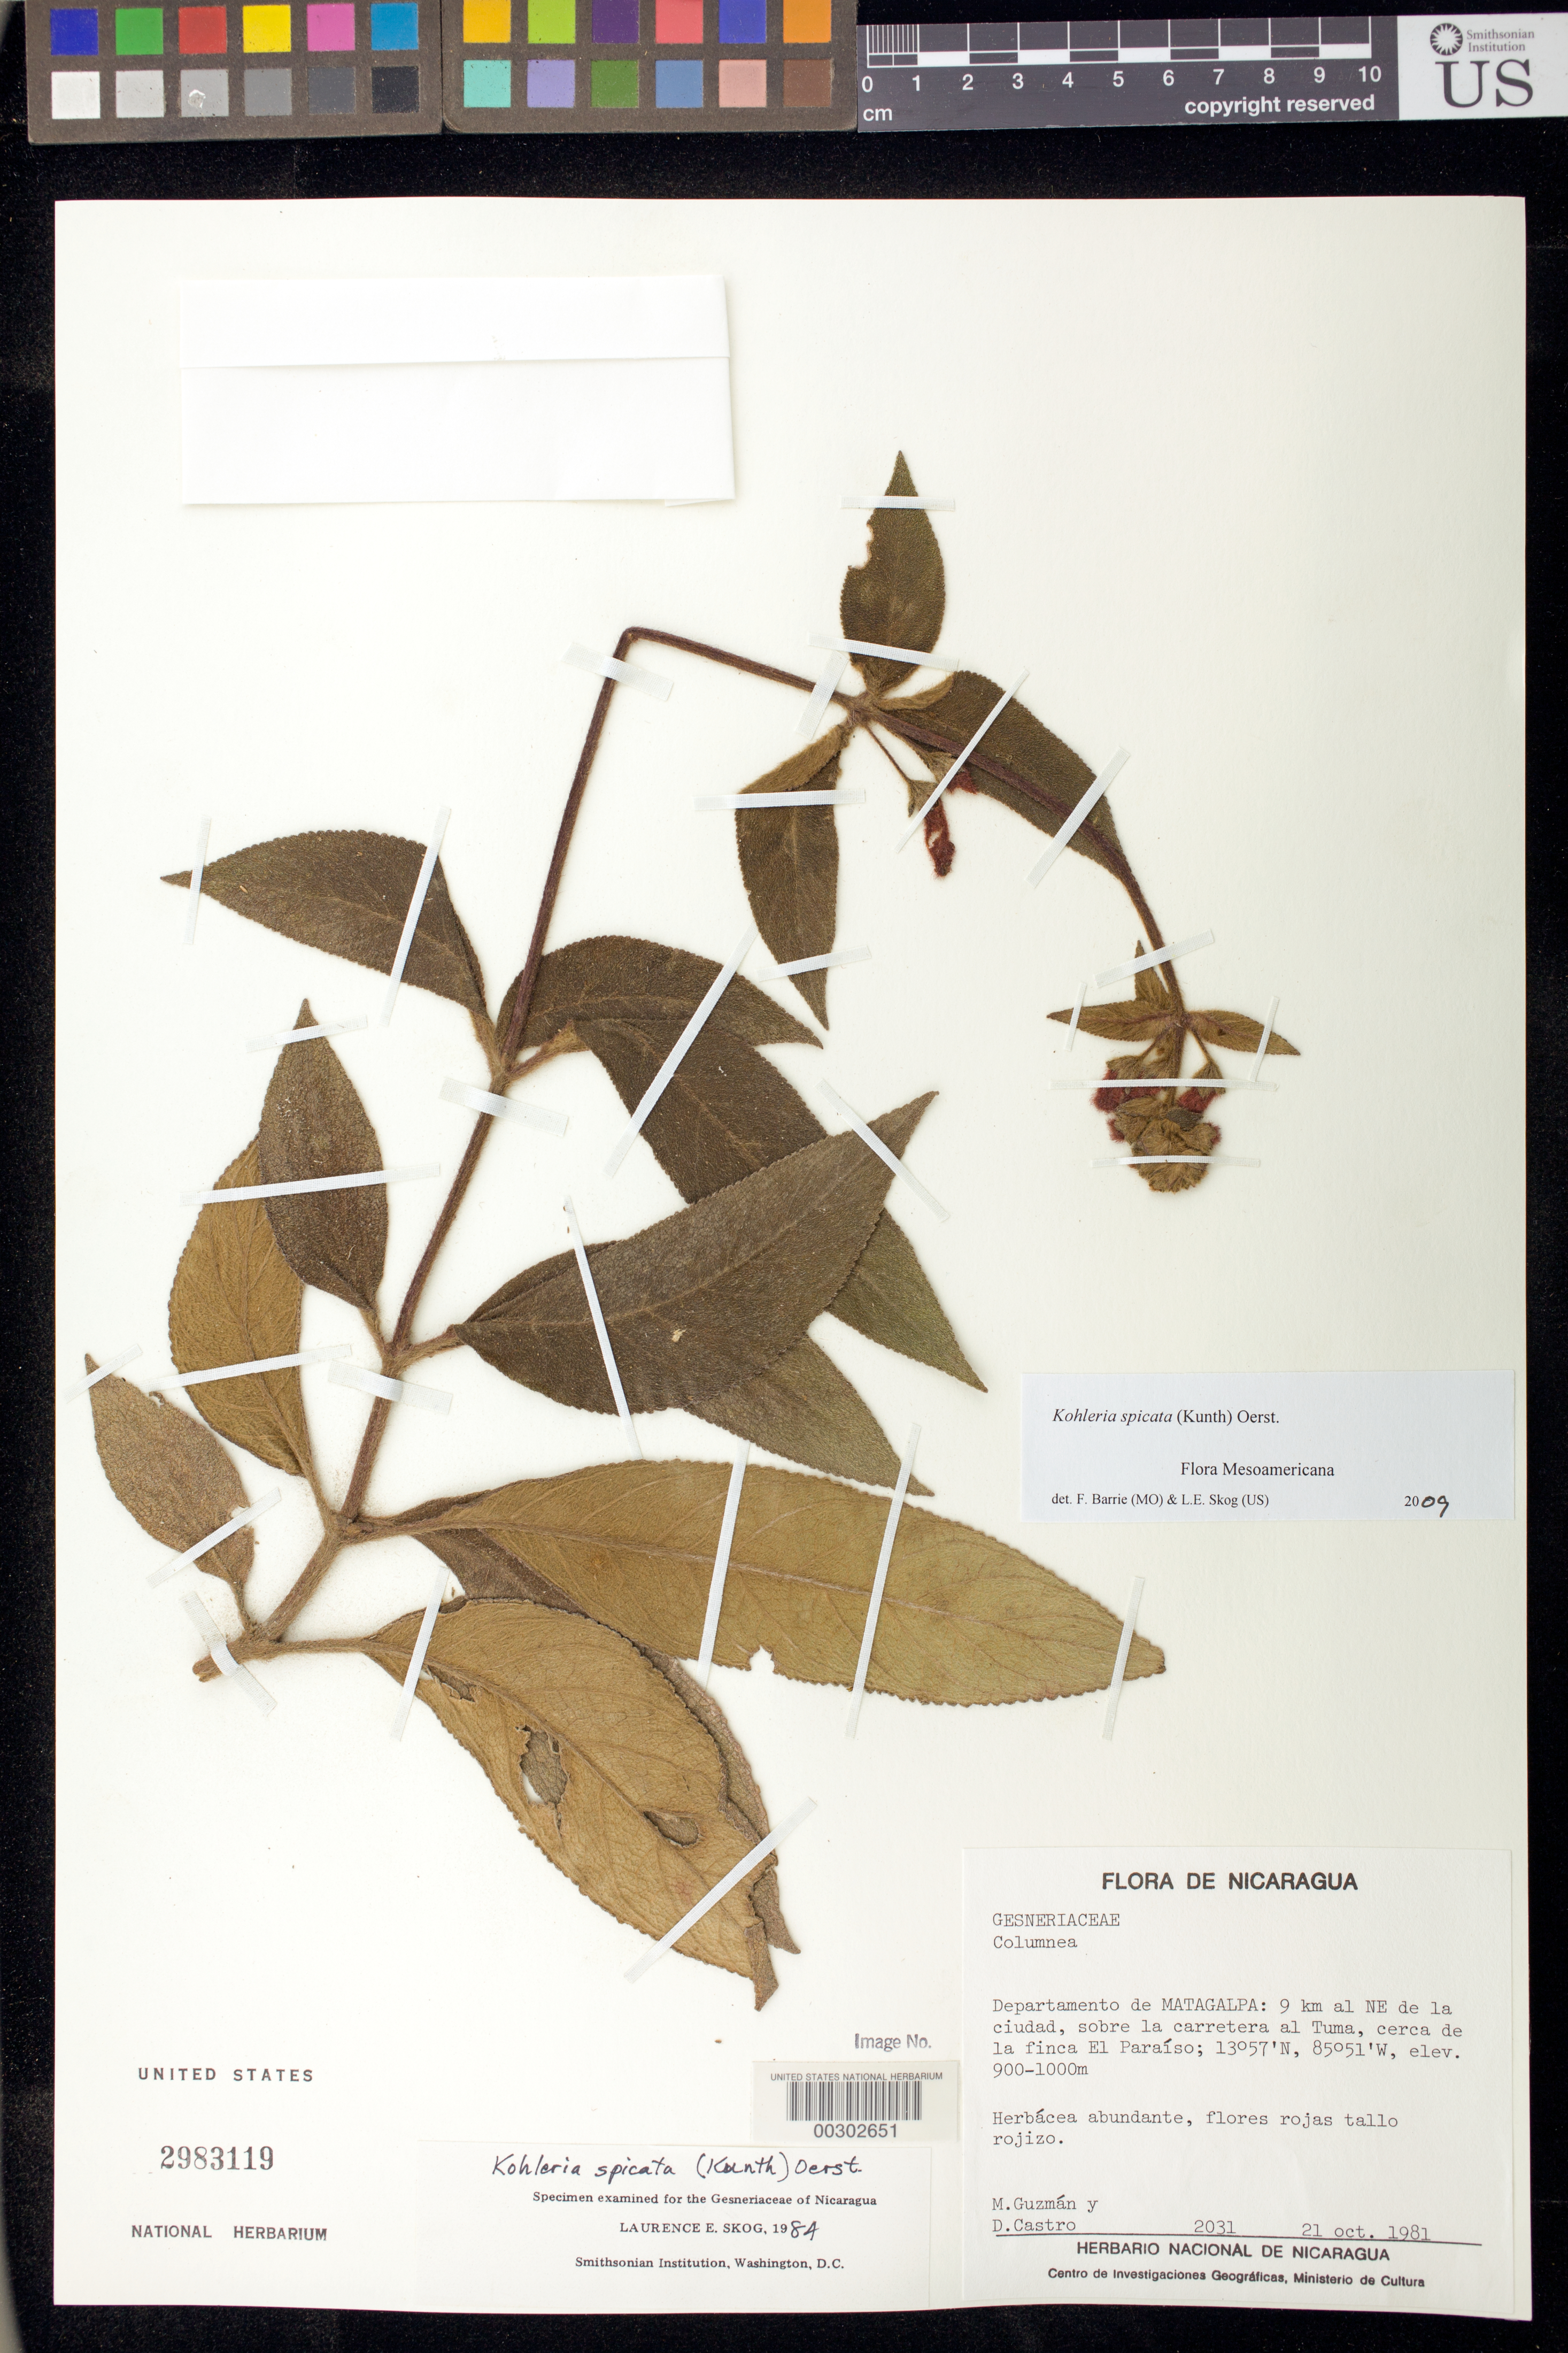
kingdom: Plantae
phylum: Tracheophyta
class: Magnoliopsida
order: Lamiales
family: Gesneriaceae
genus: Kohleria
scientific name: Kohleria spicata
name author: (Kunth) Oerst.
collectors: M. Guzmán & D. Castro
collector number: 2031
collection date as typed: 21 Oct 1981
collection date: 1981-10-21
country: Nicaragua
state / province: Matagalpa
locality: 9 km NE of the city, above the highway to Tuma, near the Finca El Paraiso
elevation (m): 900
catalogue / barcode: US 2983119